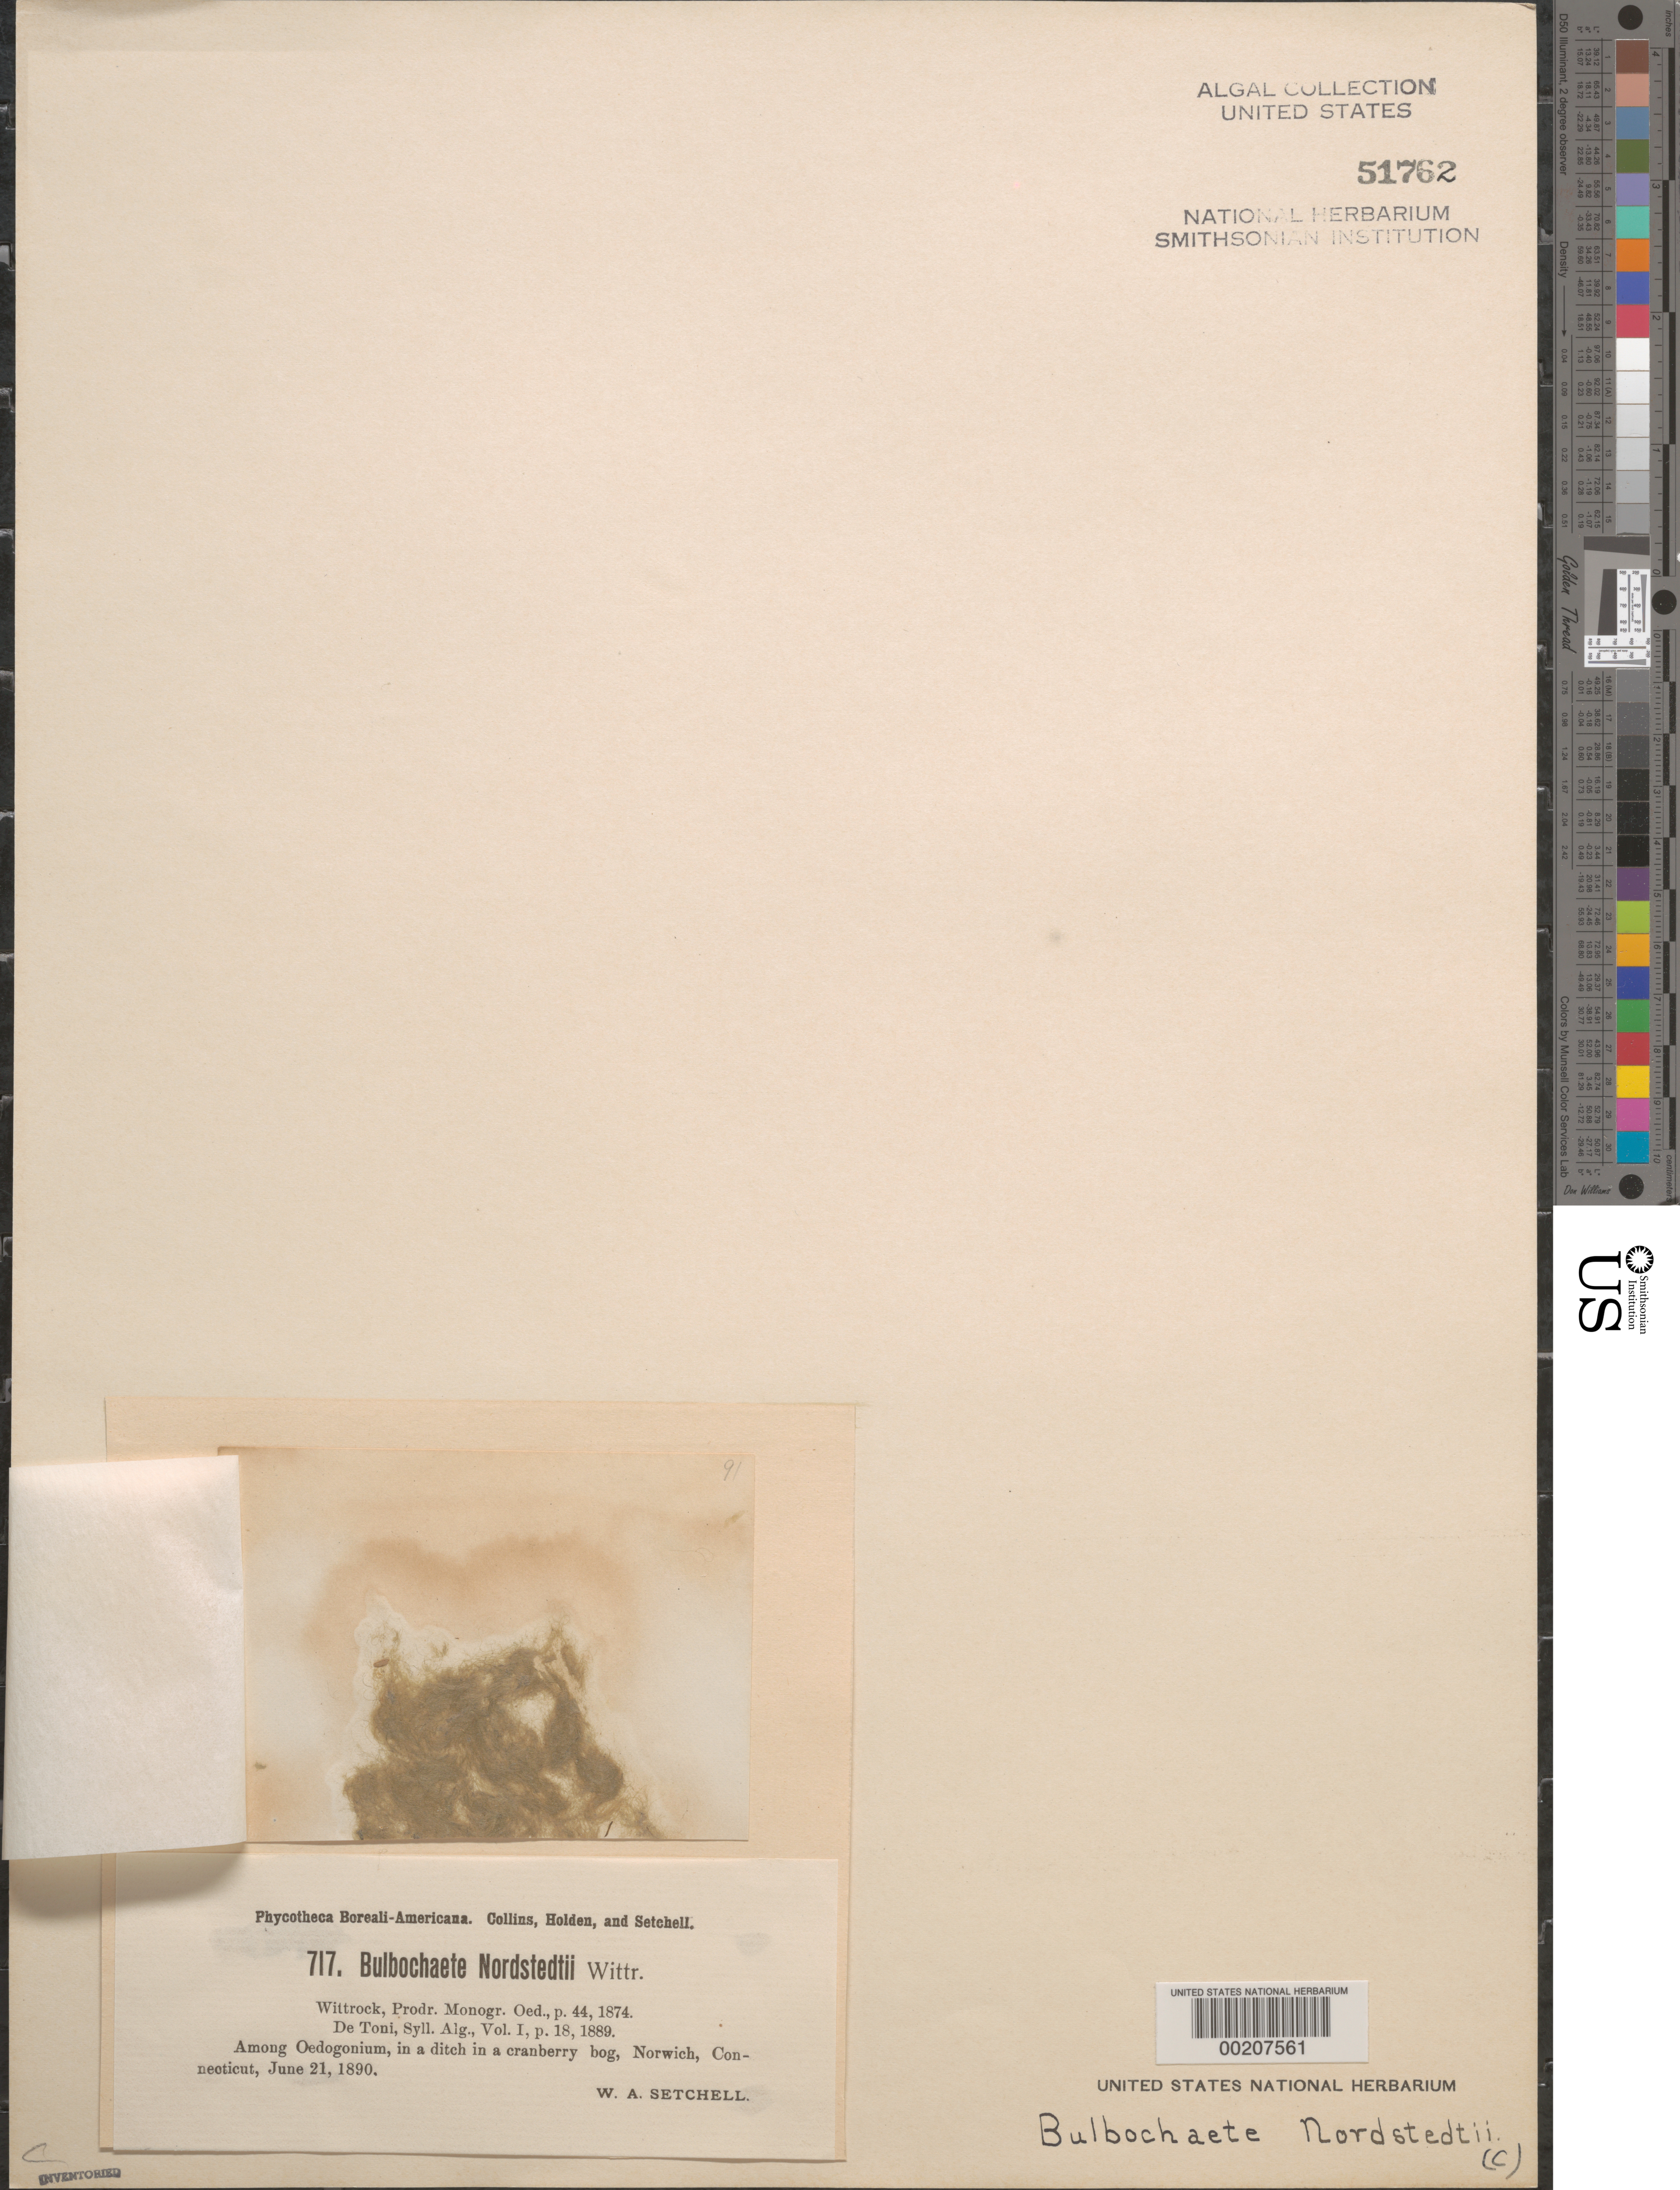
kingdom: Plantae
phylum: Chlorophyta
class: Chlorophyceae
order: Oedogoniales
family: Oedogoniaceae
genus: Bulbochaete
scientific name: Bulbochaete nordstedtii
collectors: W. Setchell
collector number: PB-A 717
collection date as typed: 21 Jun 1890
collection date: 1890-06-21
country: United States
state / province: Connecticut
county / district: New London County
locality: Norwich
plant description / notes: Collins, Holden & Setchell, Phycotheca Boreali-Americana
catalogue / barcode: US 51762